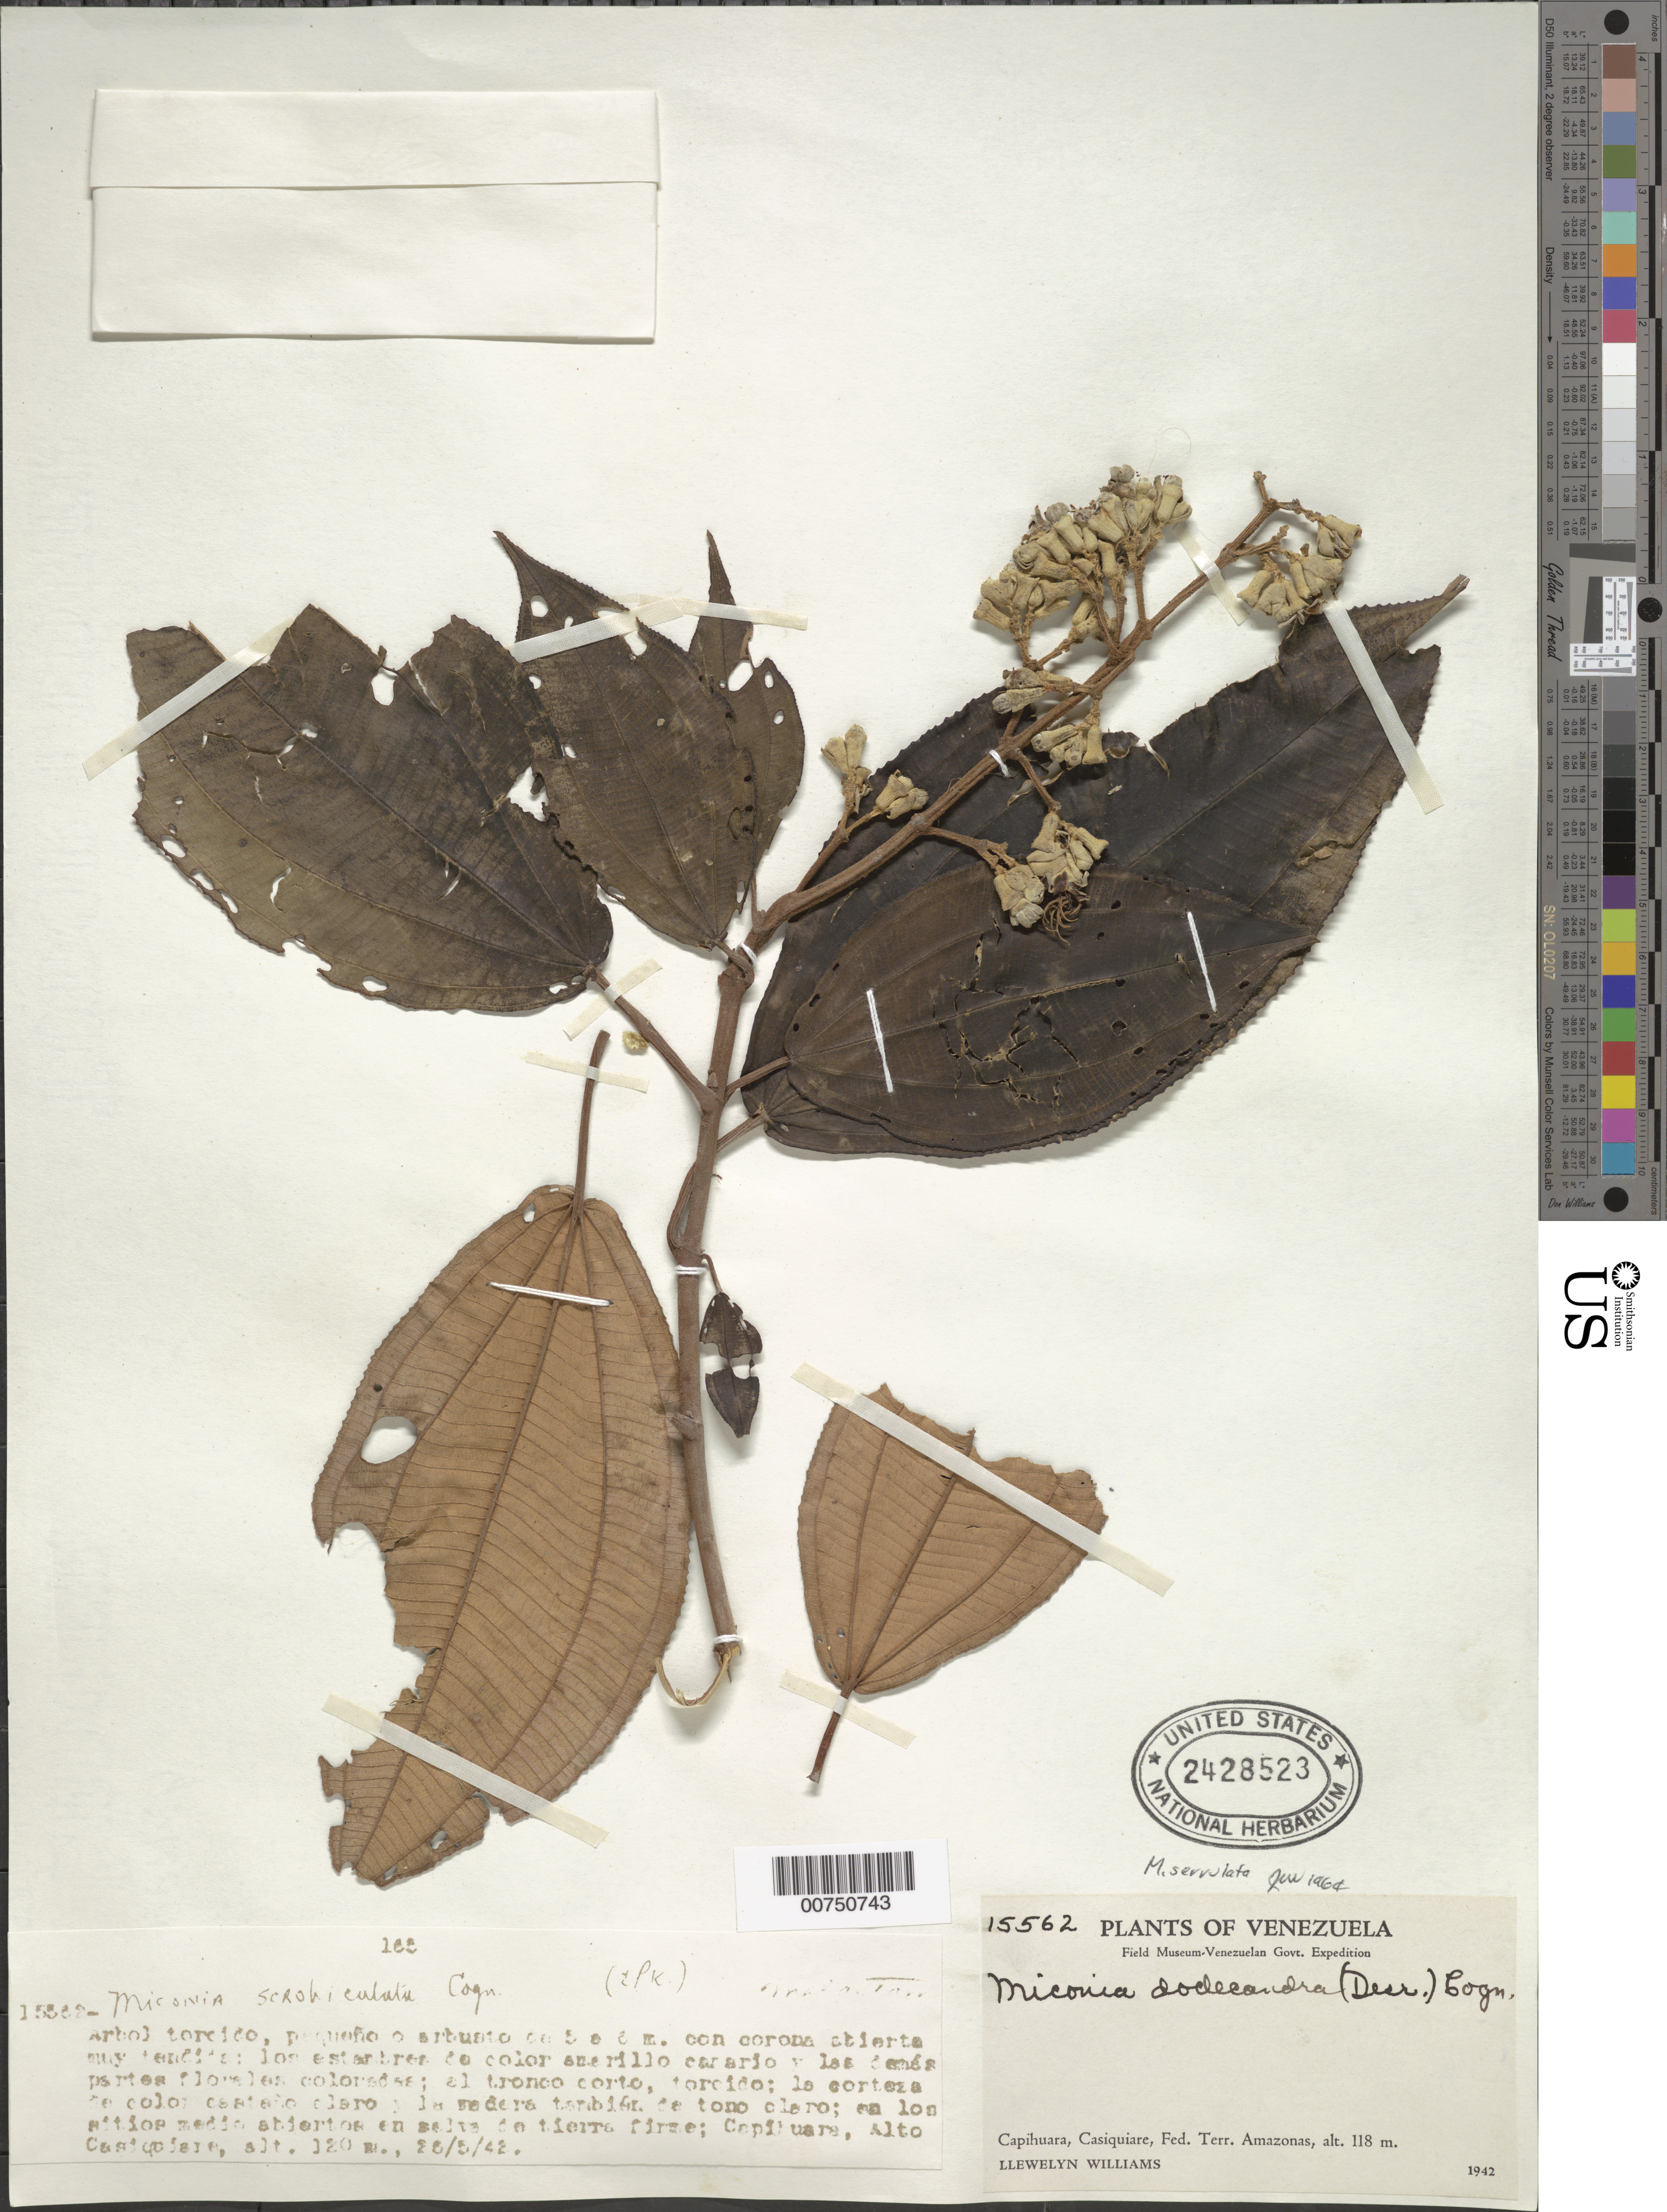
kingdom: Plantae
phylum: Tracheophyta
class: Magnoliopsida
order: Myrtales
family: Melastomataceae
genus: Miconia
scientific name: Miconia serrulata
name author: (DC.) Naudin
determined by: Wurdack, John J., (US), US (UNITED STATES)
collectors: Ll. Williams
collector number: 15562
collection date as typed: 26-May-42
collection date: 1942-05-26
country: Venezuela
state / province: Amazonas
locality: Capihuara, Alto Casiquiare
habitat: Sitios medio abiertos en selva de tierra firme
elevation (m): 120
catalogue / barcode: US 2428523